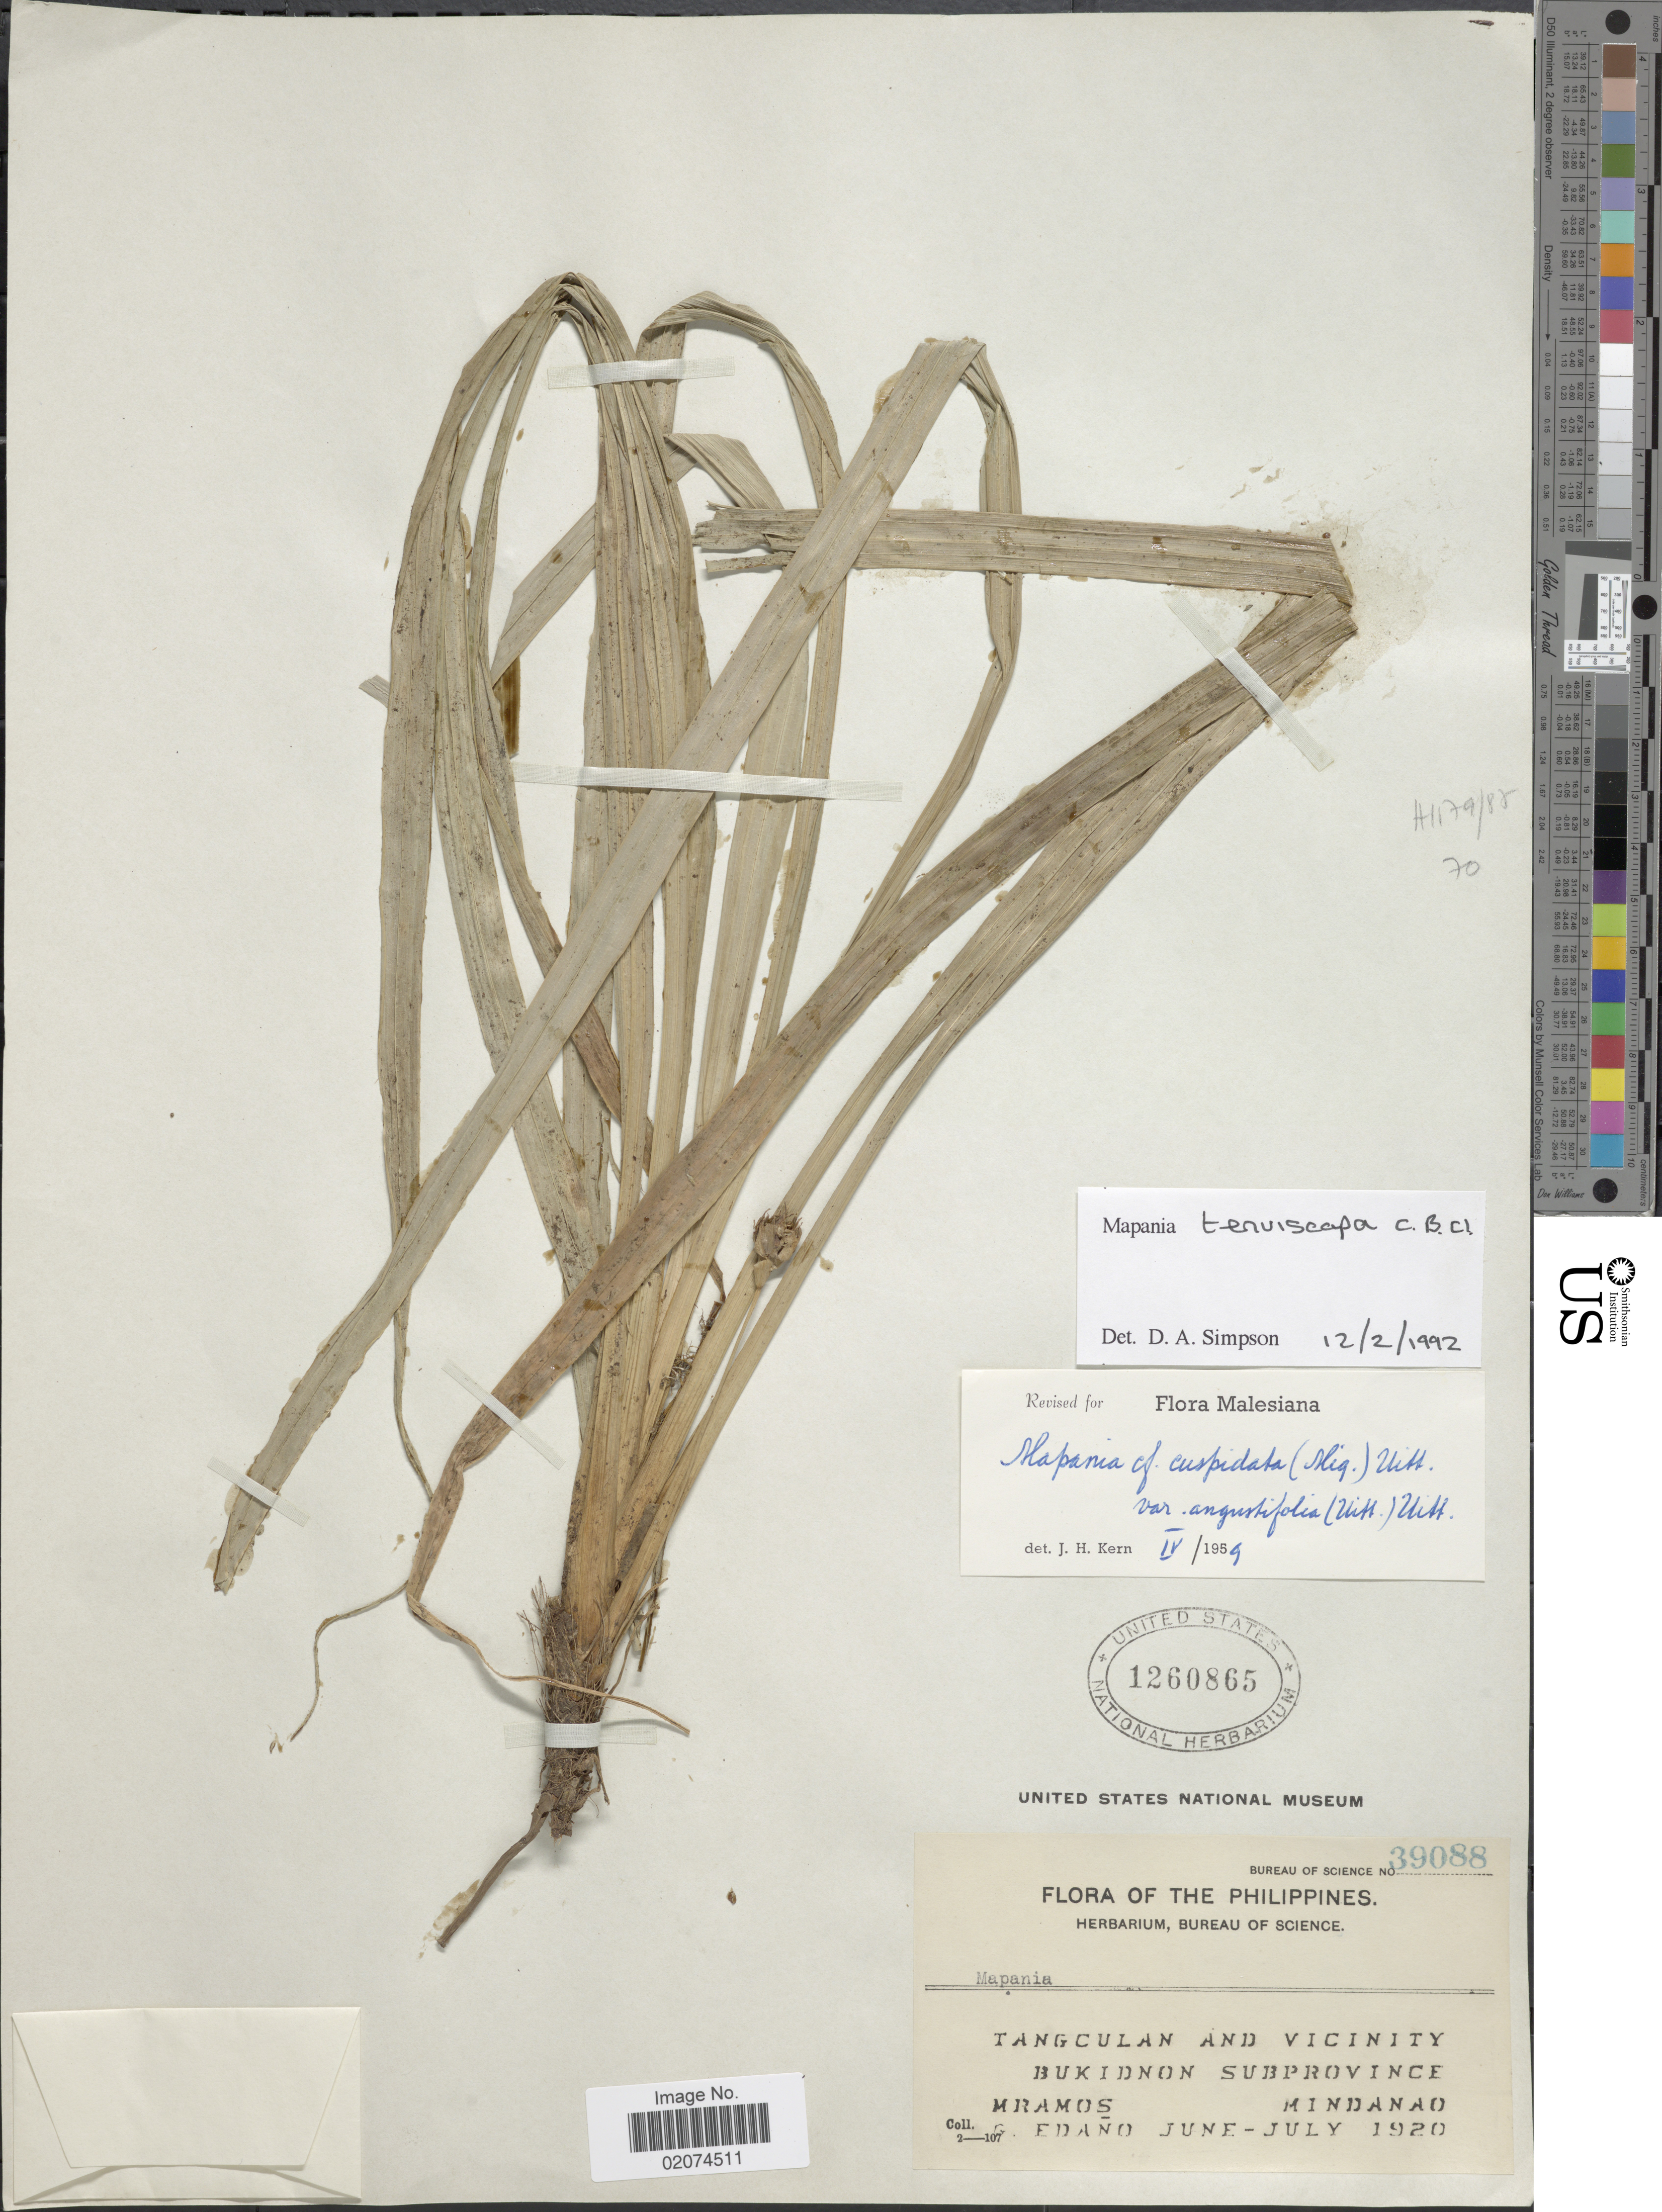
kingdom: Plantae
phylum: Tracheophyta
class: Liliopsida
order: Poales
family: Cyperaceae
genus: Mapania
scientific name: Mapania tenuiscapa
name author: C.B. Clarke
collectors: M. Ramos & G. Edaño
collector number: Bureau of Science39088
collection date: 1920-06/1920-07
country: Philippines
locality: Tangculand and vicinity Bukidnon Subprovince, Mindanao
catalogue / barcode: US 1260865